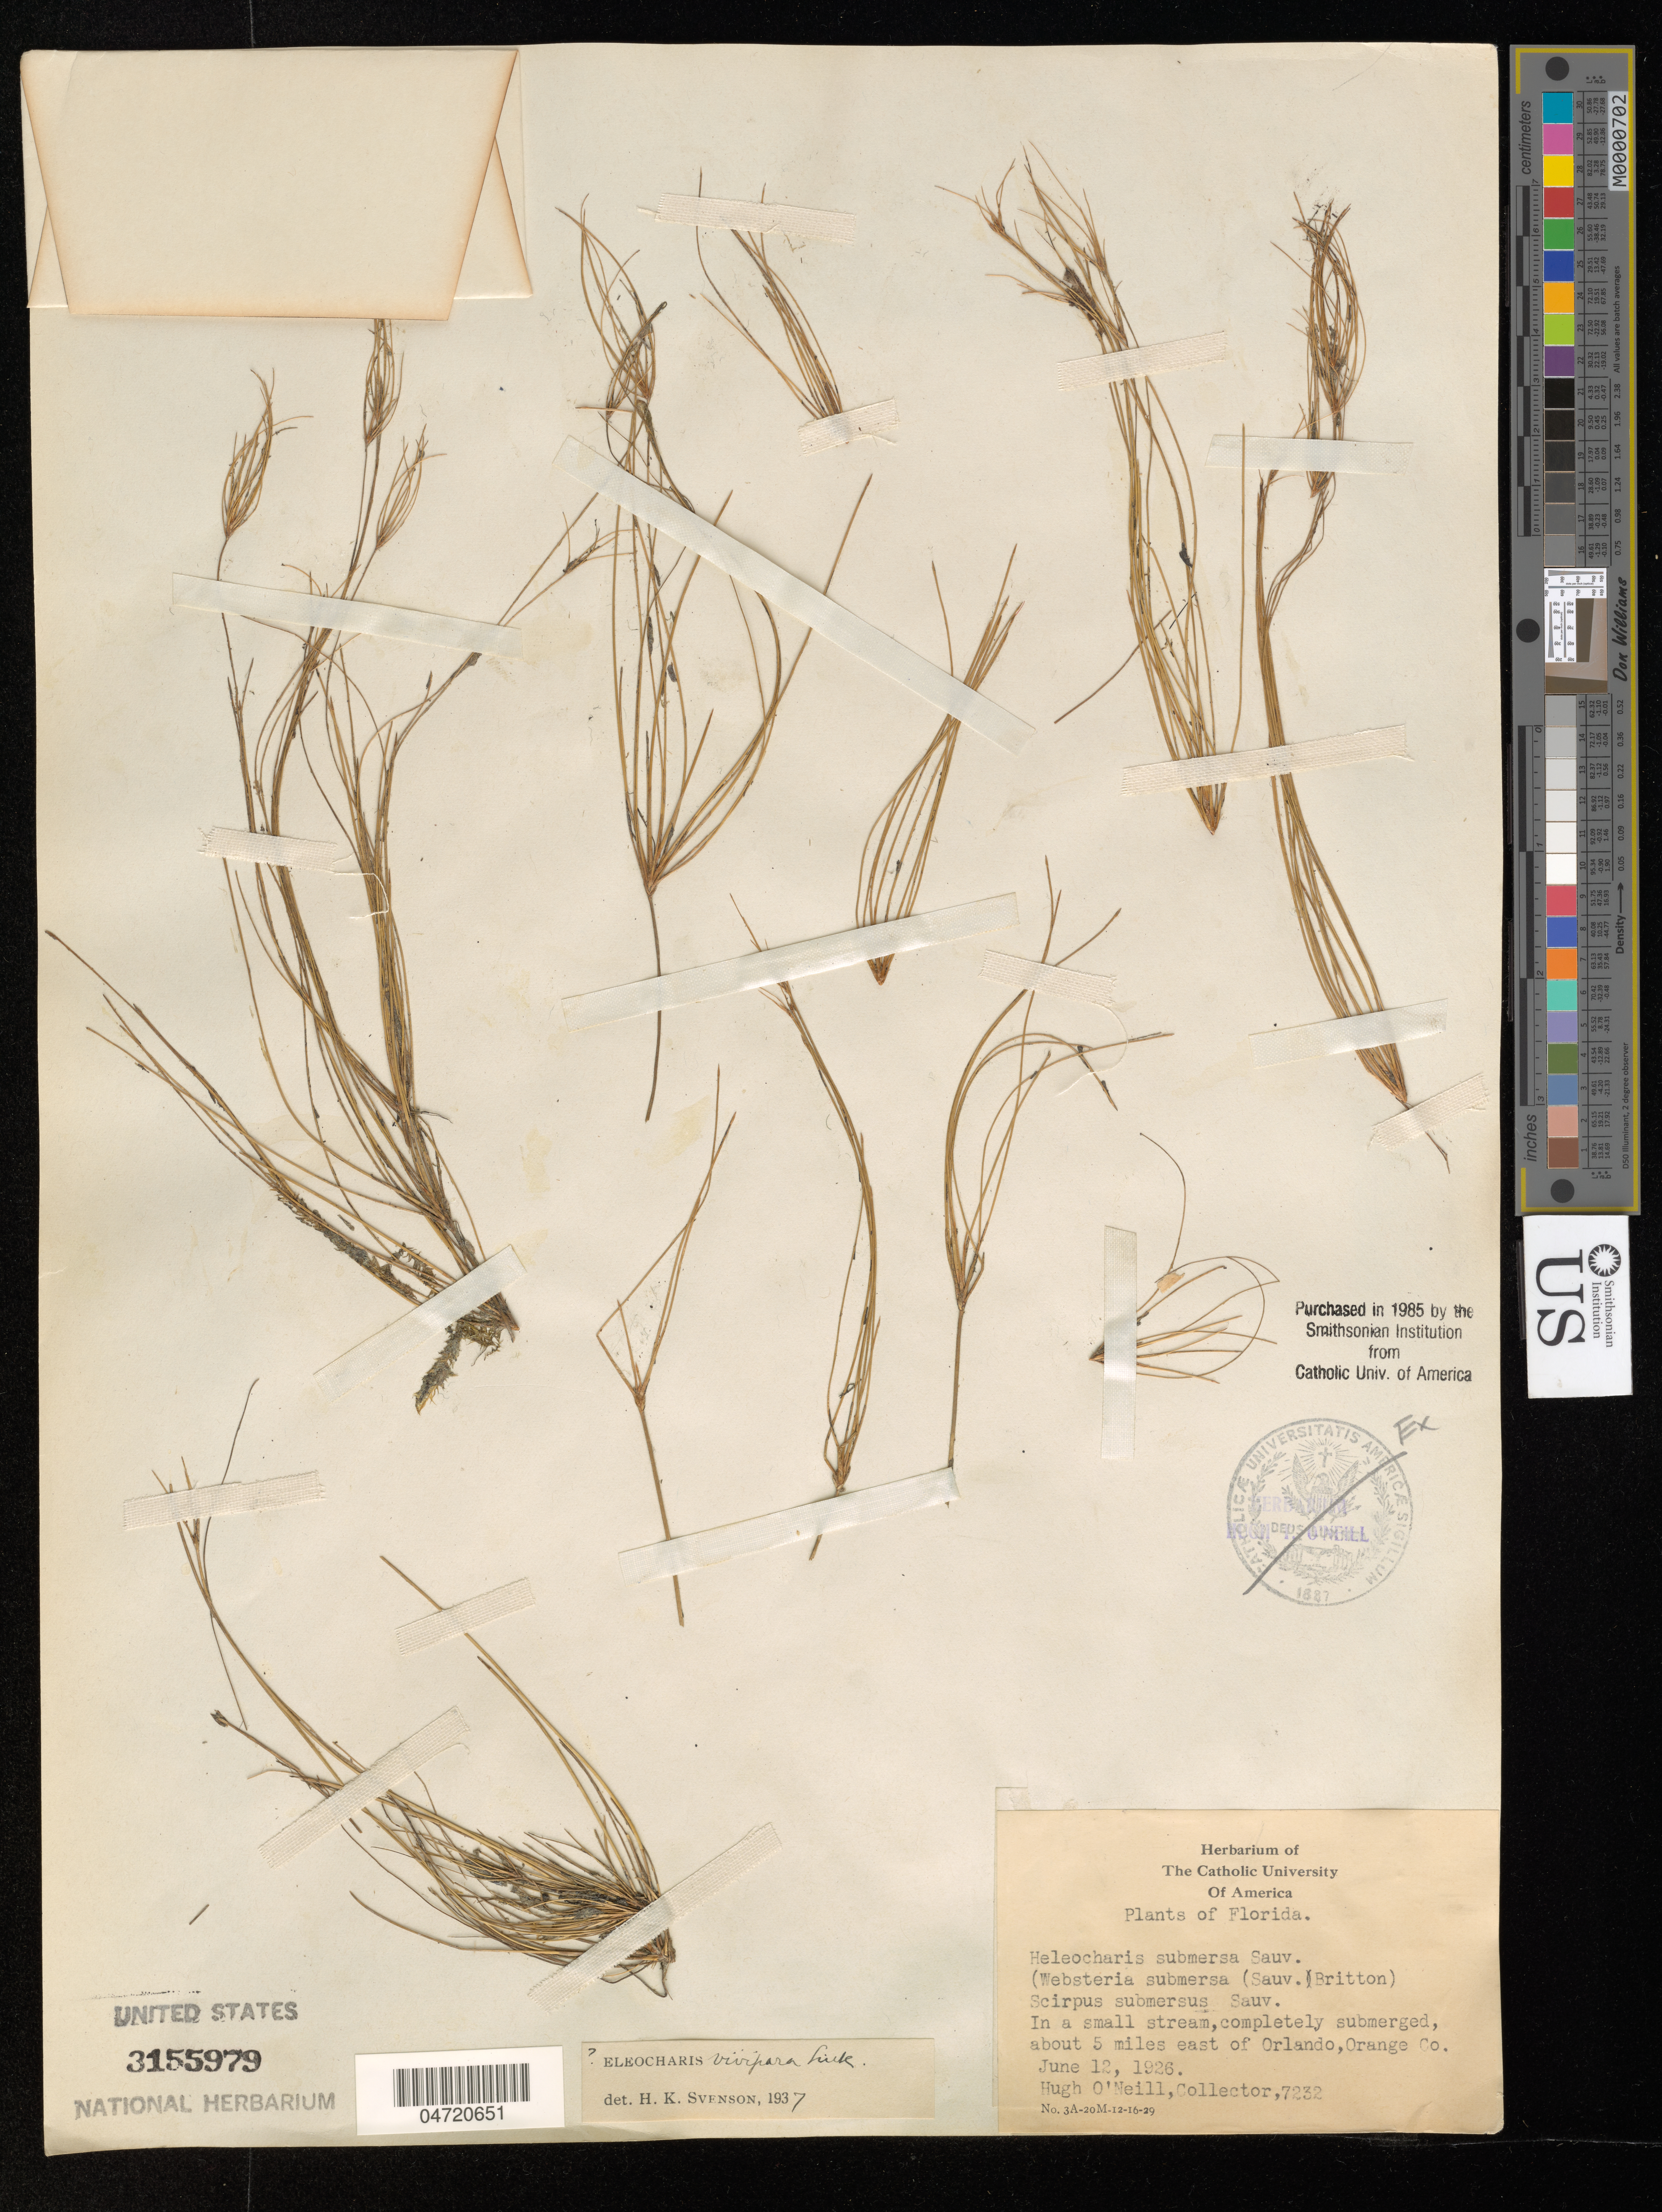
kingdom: Plantae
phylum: Tracheophyta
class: Liliopsida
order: Poales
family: Cyperaceae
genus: Eleocharis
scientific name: Eleocharis vivipara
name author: Link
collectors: H. O'Neill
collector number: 7232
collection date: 1926-06-12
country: United States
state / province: Florida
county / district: Orange County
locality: Orlando, about 5 miles E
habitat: In a small stream, completely submerged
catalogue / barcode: US 3155879